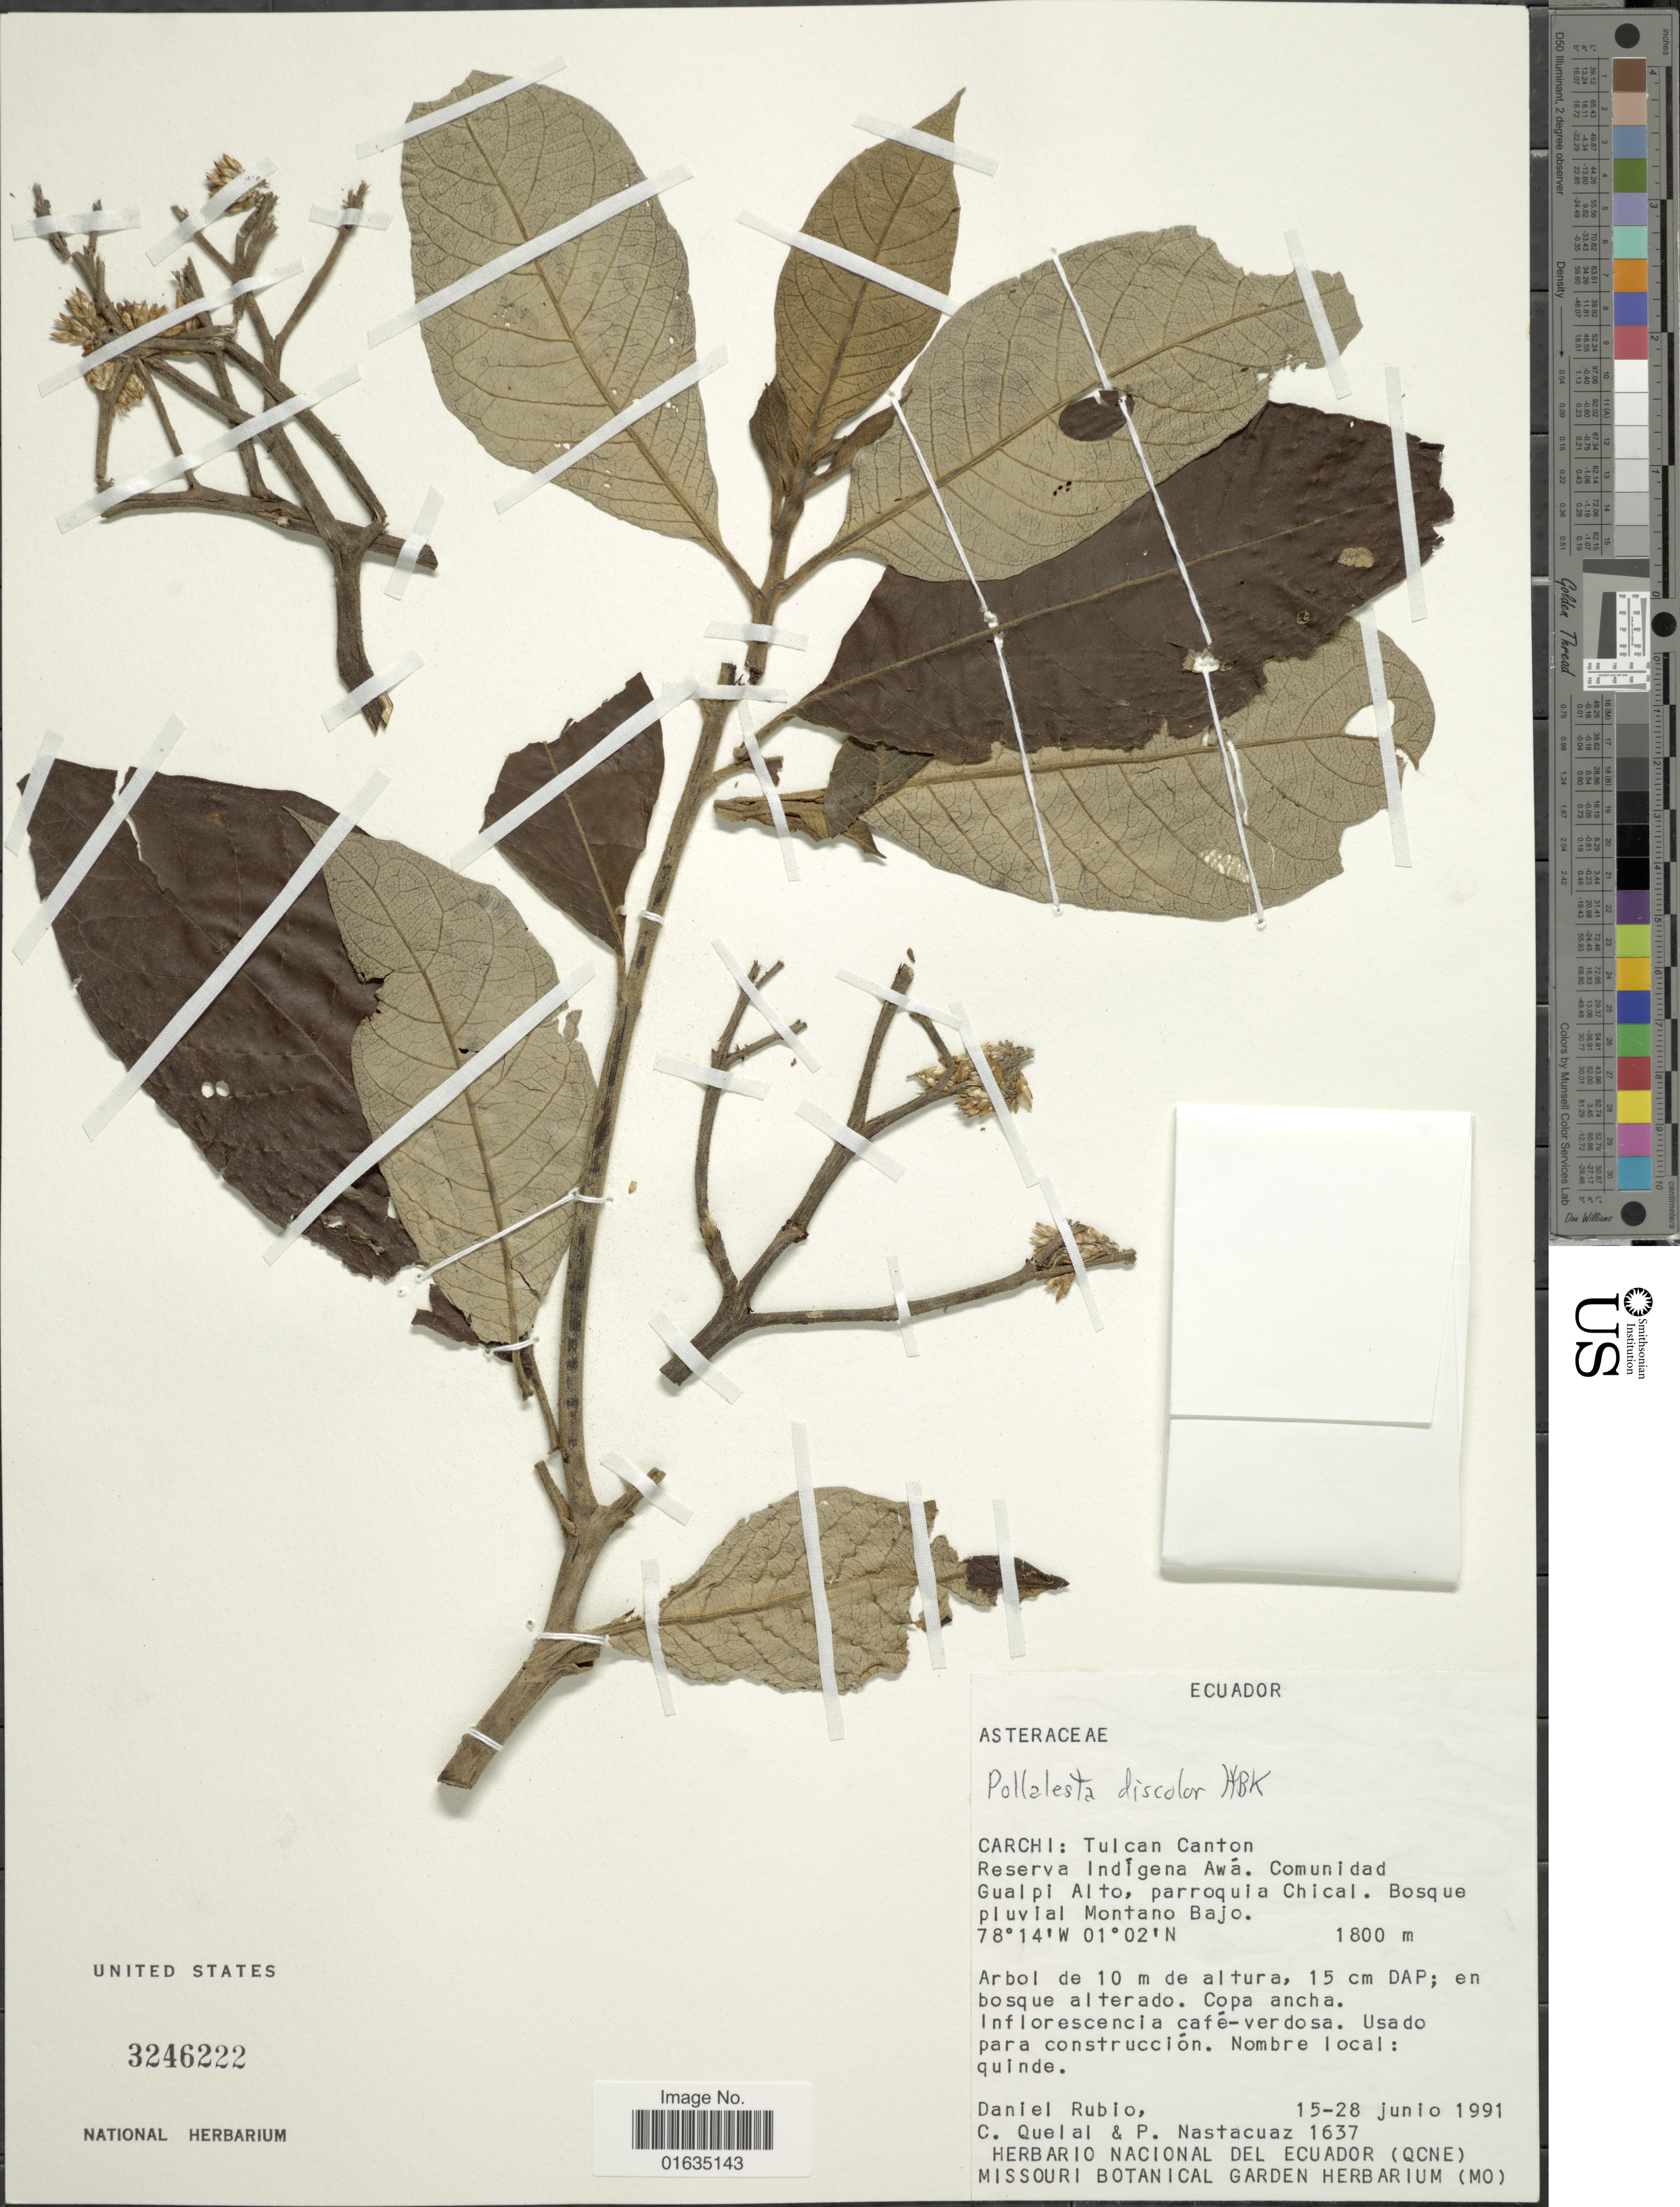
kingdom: Plantae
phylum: Tracheophyta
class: Magnoliopsida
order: Asterales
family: Asteraceae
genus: Pollalesta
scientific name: Pollalesta discolor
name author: (Kunth) Aristeg.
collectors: D. Rubio, C. Quelal & P. Nastacuaz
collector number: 1637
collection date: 1991-06-15/1991-06-28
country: Ecuador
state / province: Carchi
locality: Tulcan Canton, Reserva Indigena Awa, Comunidad Gualpi Alto, parroquia Chical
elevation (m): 1800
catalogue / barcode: US 3246222